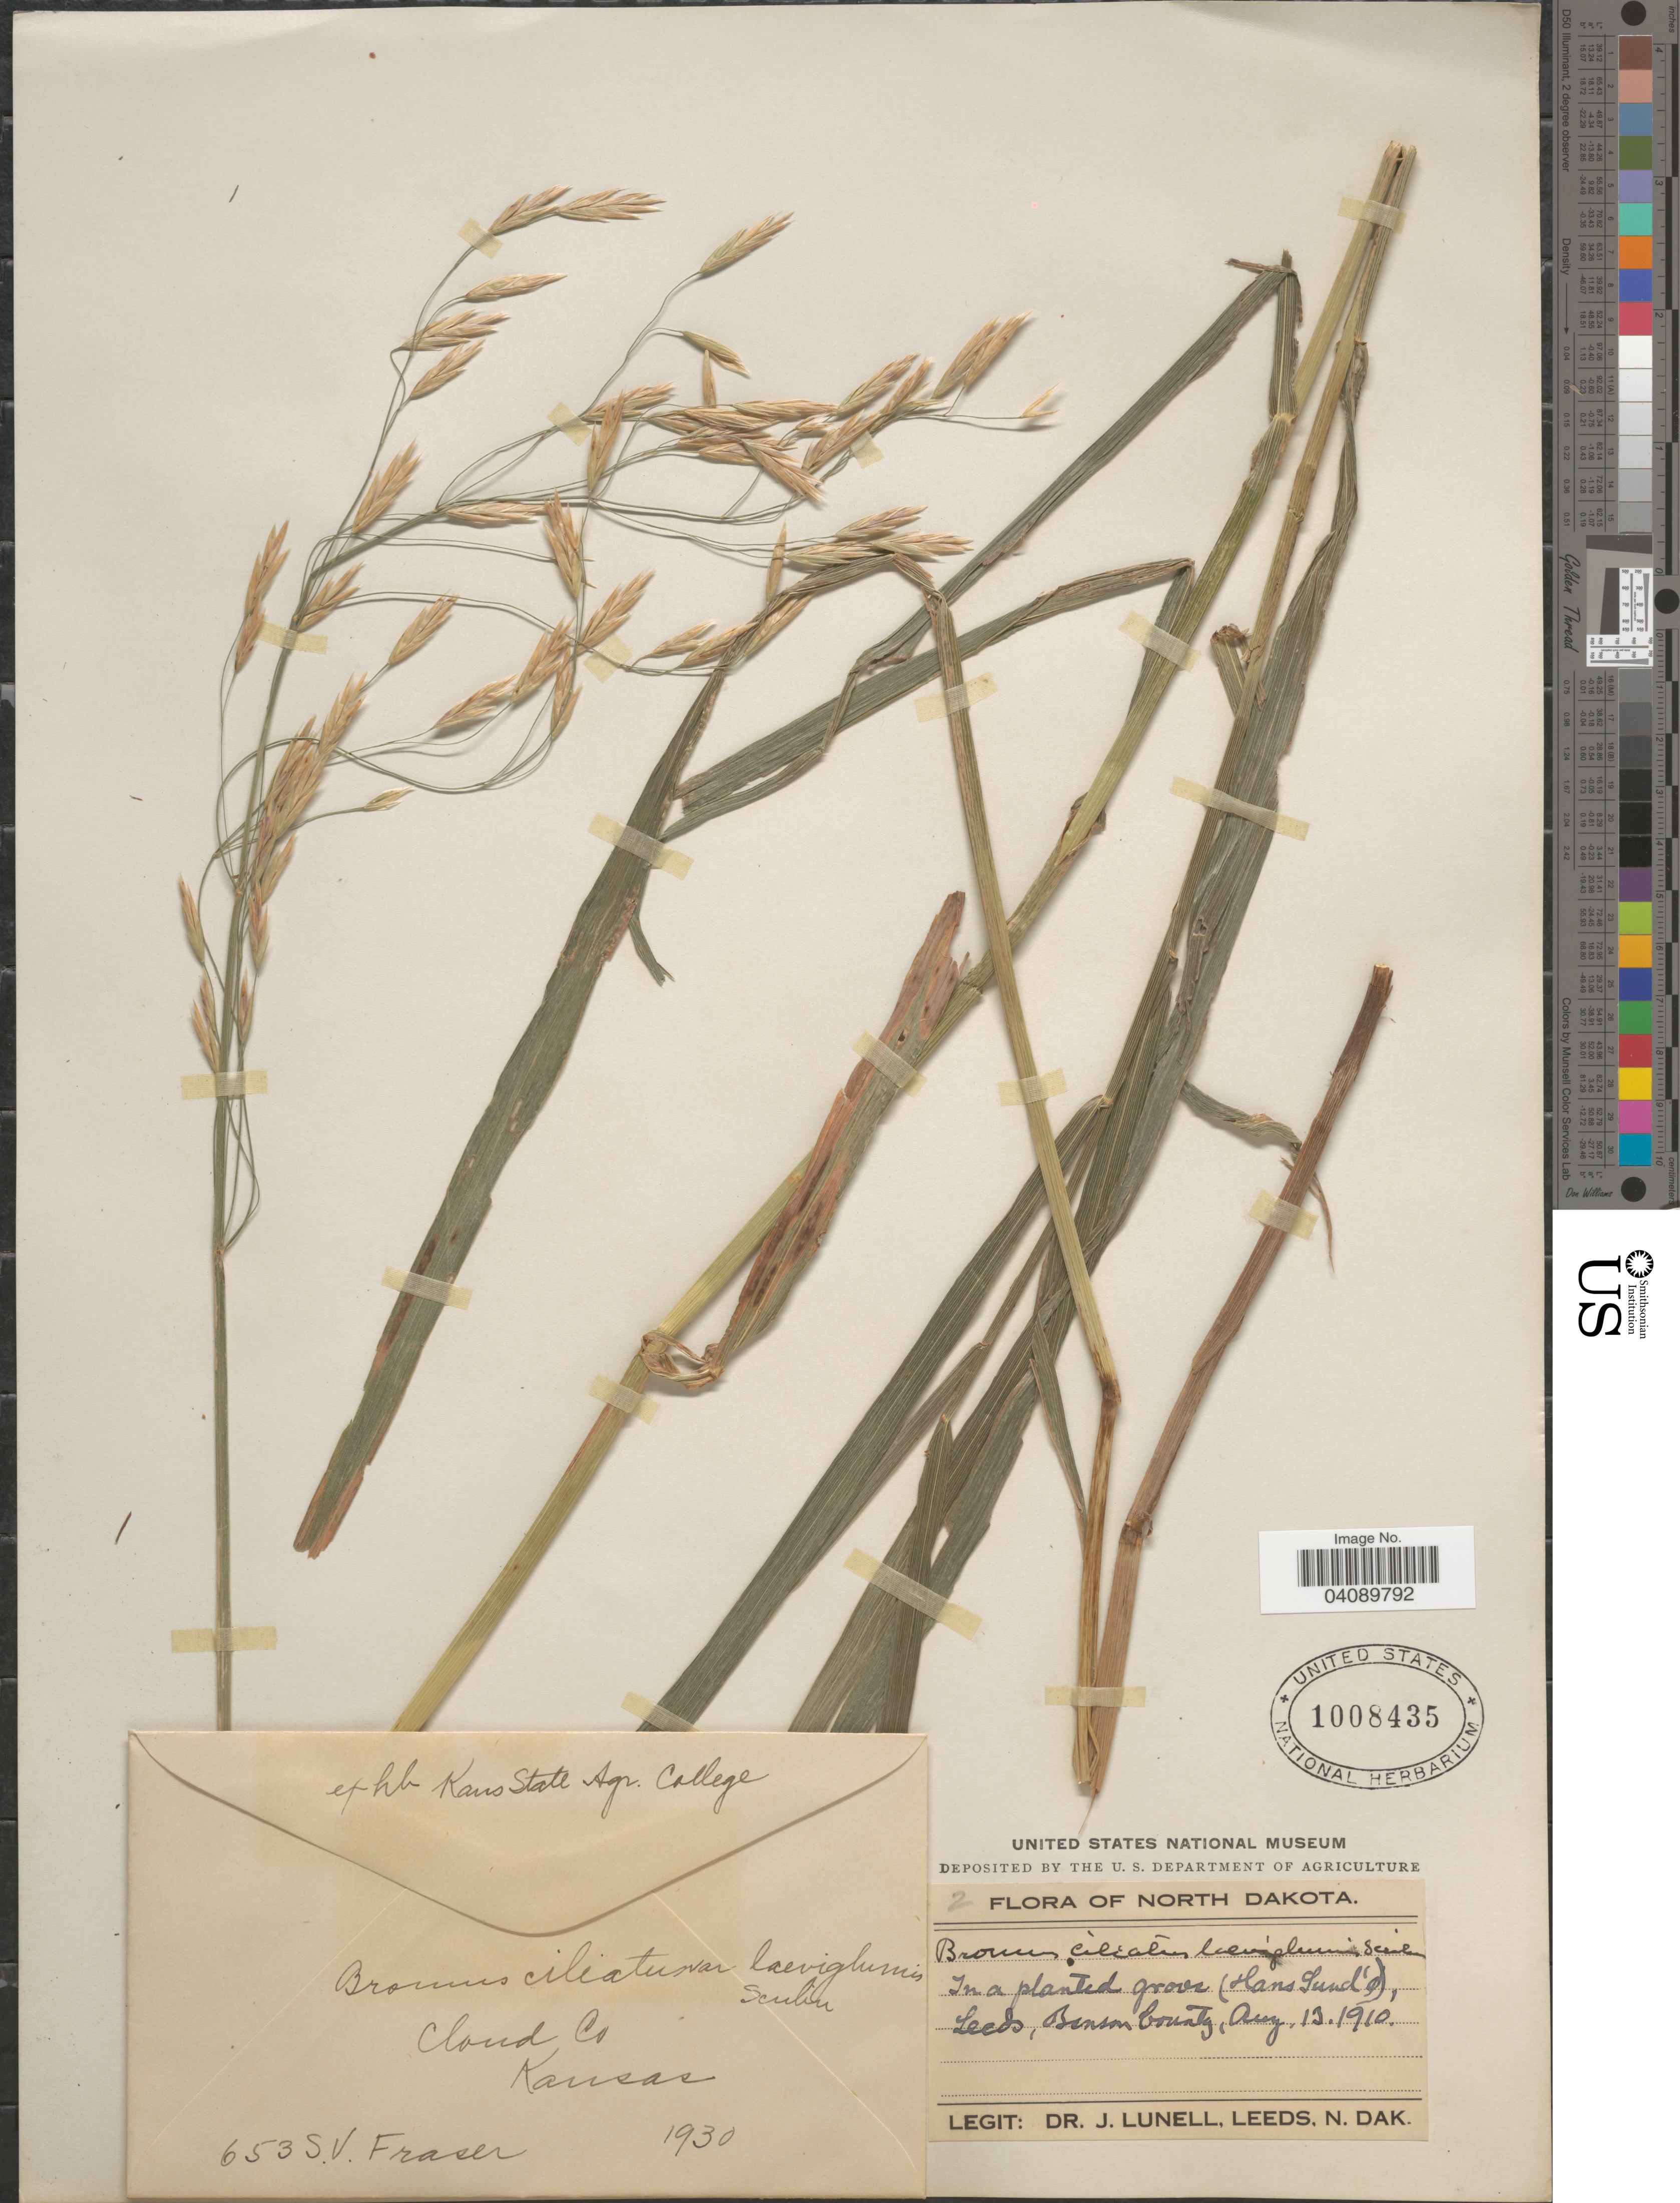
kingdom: Plantae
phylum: Tracheophyta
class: Liliopsida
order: Poales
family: Poaceae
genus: Bromus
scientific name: Bromus inermis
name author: Leyss.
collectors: J. Lunell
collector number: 2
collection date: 1910-08-13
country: United States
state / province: North Dakota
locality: In a planted grove (Hans Lund's.), Leeds, Benson County.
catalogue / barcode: US 1008435